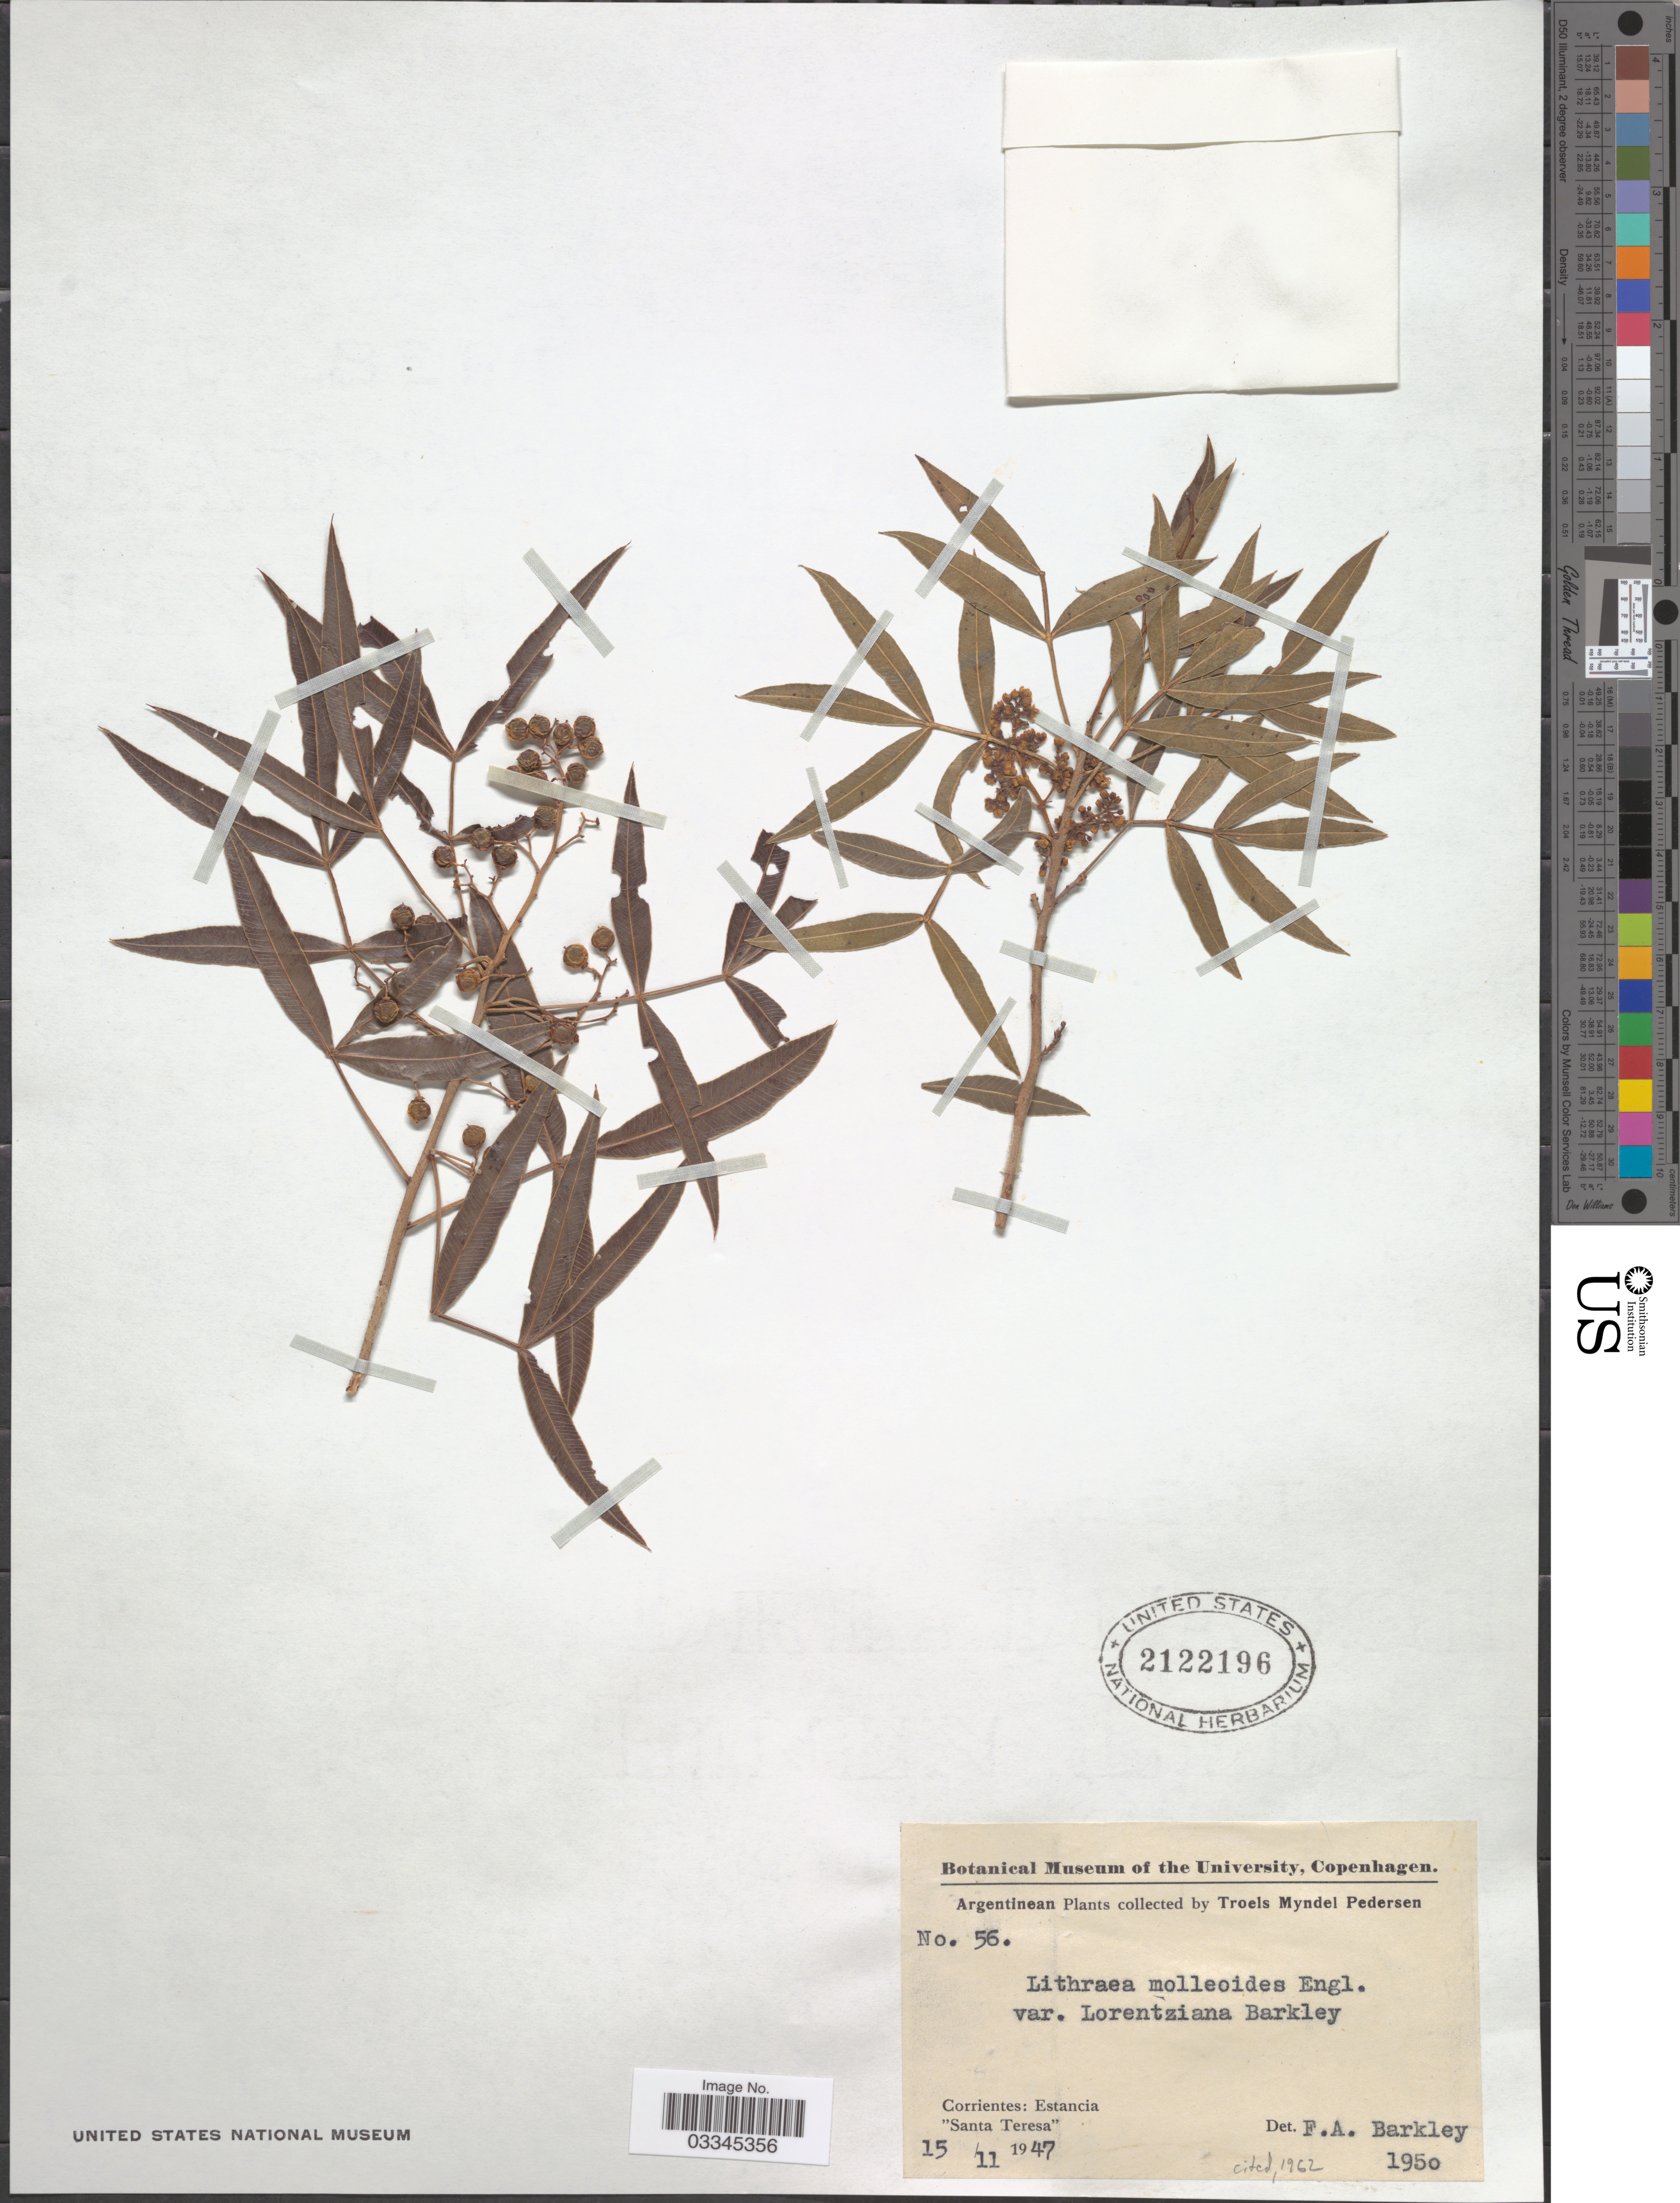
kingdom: Plantae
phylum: Tracheophyta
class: Magnoliopsida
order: Sapindales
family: Anacardiaceae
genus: Lithraea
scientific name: Lithraea molleoides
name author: (Vell.) Engl.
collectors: T. Pederson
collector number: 56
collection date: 1947-11-15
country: Argentina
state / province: Corrientes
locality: Estancia "Santa Teresa".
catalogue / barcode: US 2122196